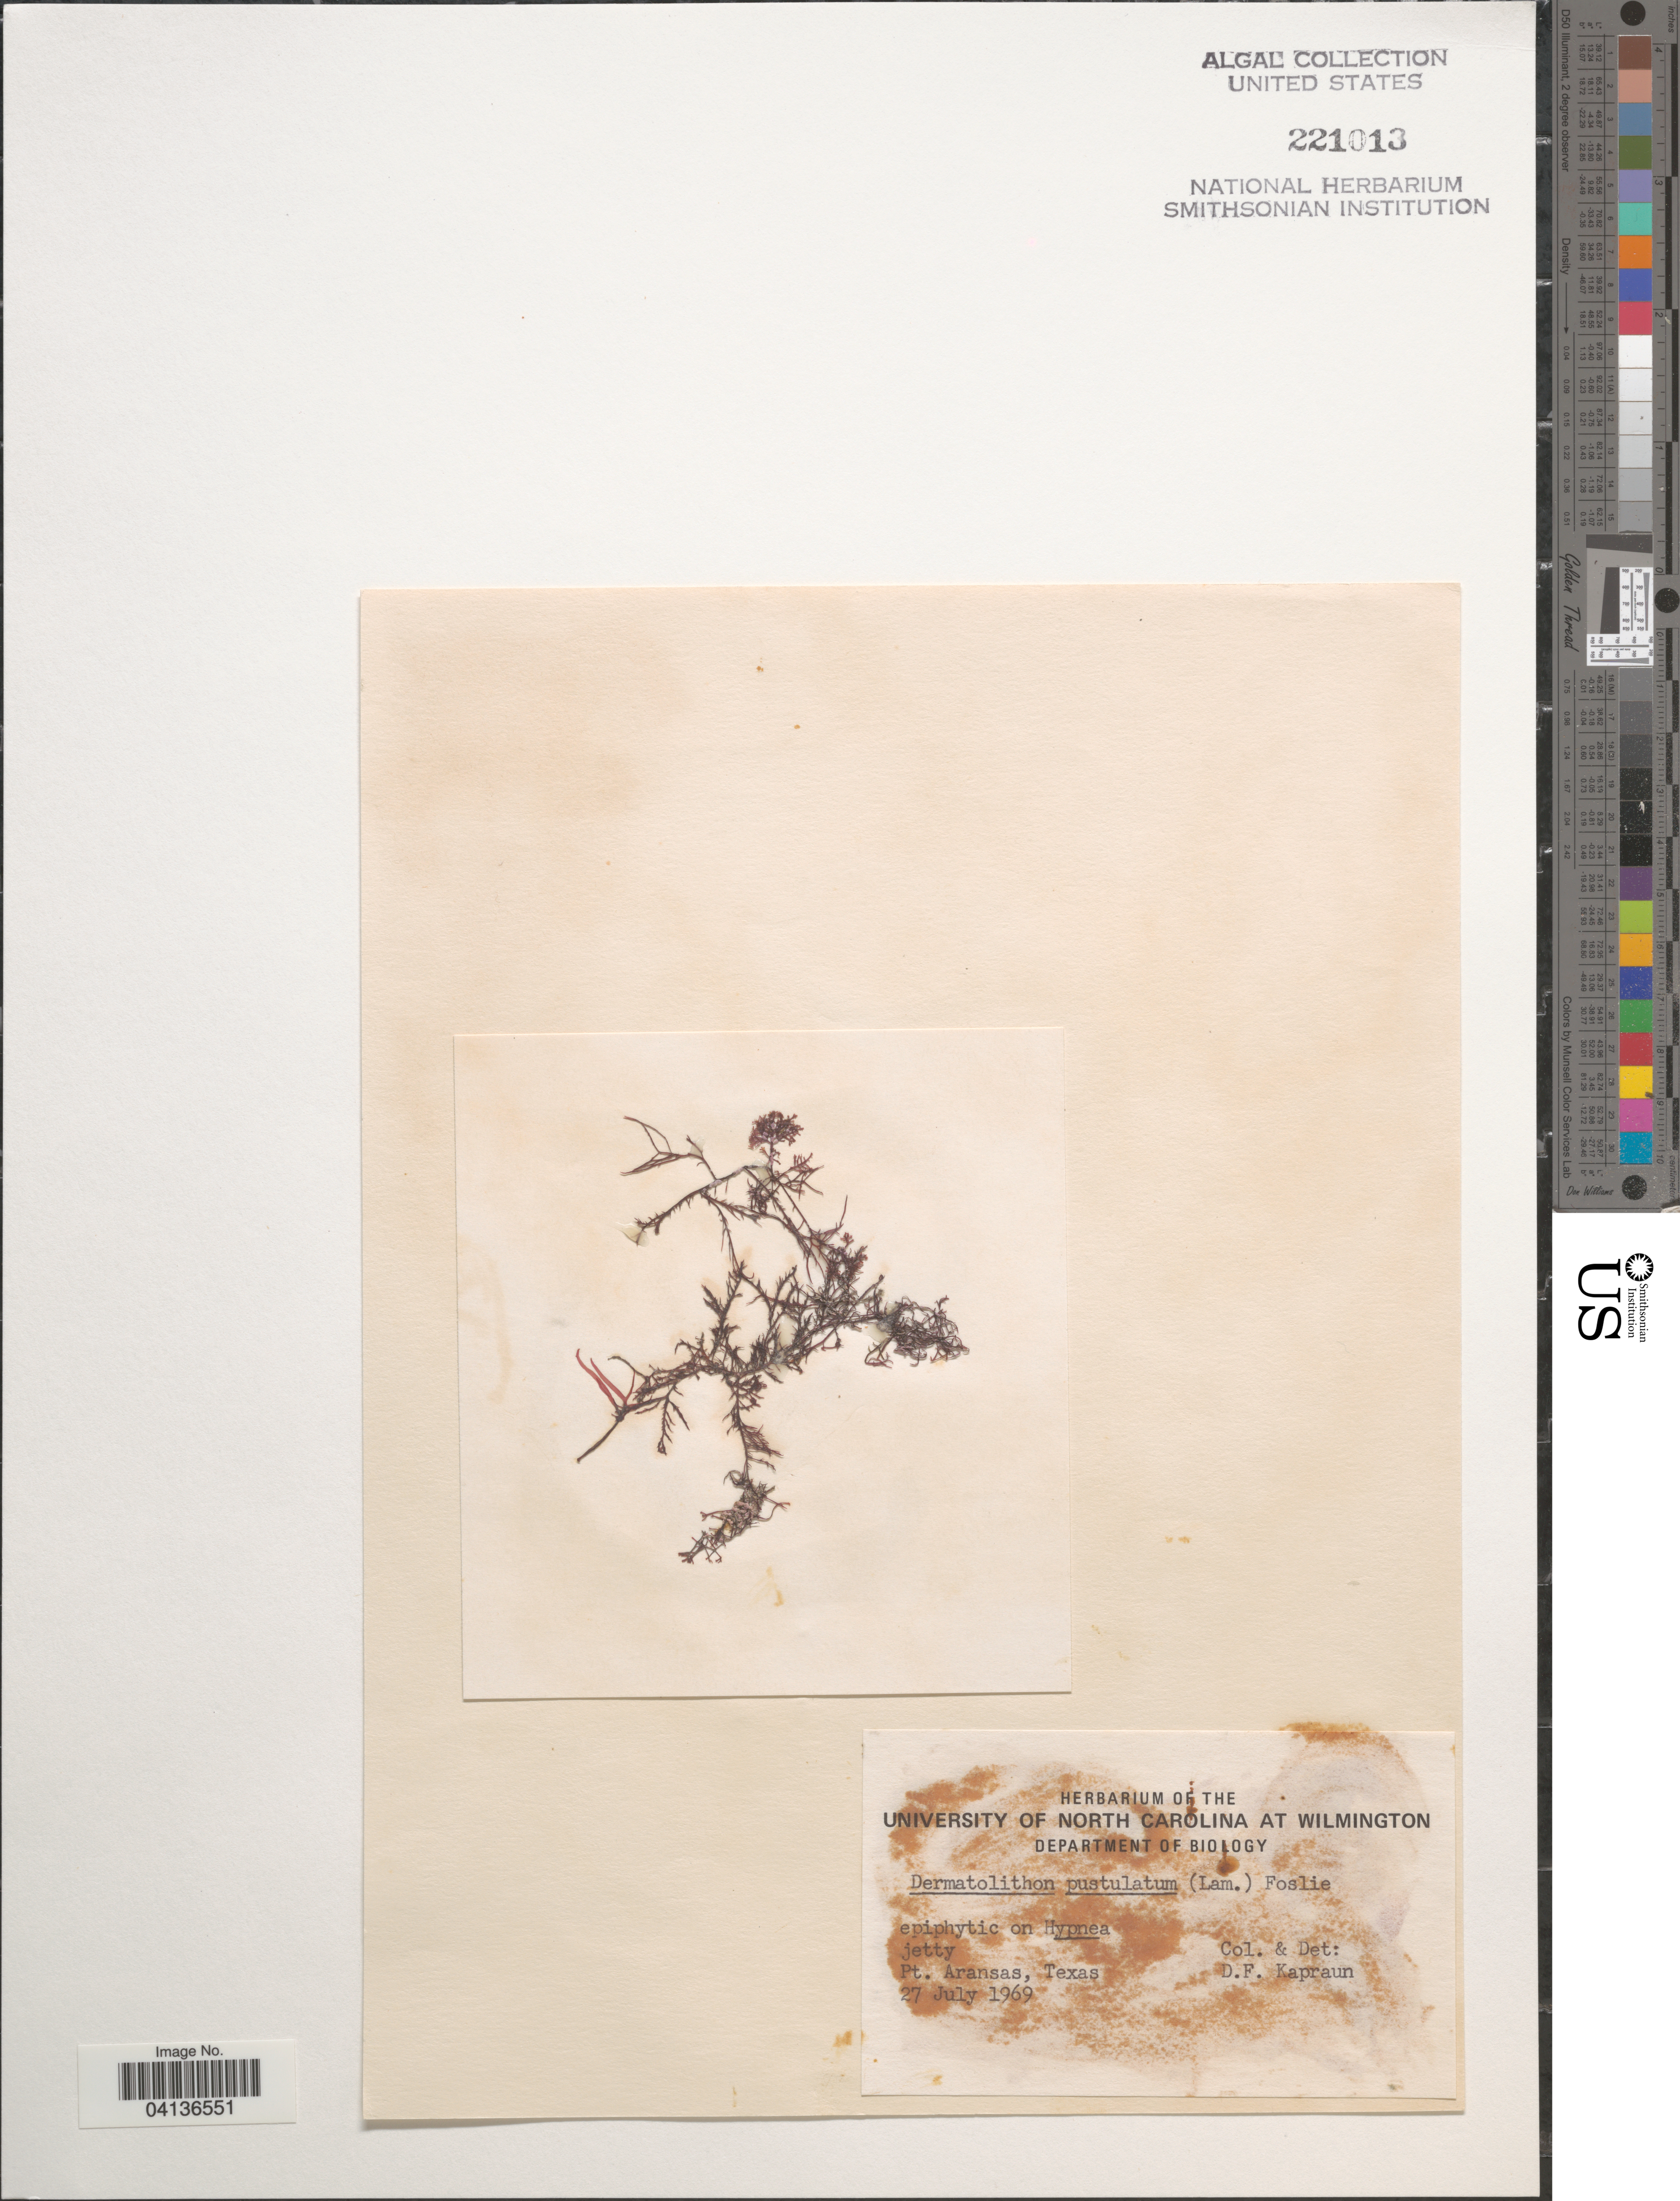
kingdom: Plantae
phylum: Rhodophyta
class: Florideophyceae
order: Corallinales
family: Lithophyllaceae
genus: Titanoderma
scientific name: Titanoderma pustulatum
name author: (J.V.Lamouroux) Naegeli in Naegeli & C. Cramer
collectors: D. F. Kapraun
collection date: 1969-07-27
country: United States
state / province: Texas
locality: Pt. Aransas.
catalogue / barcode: US 221013